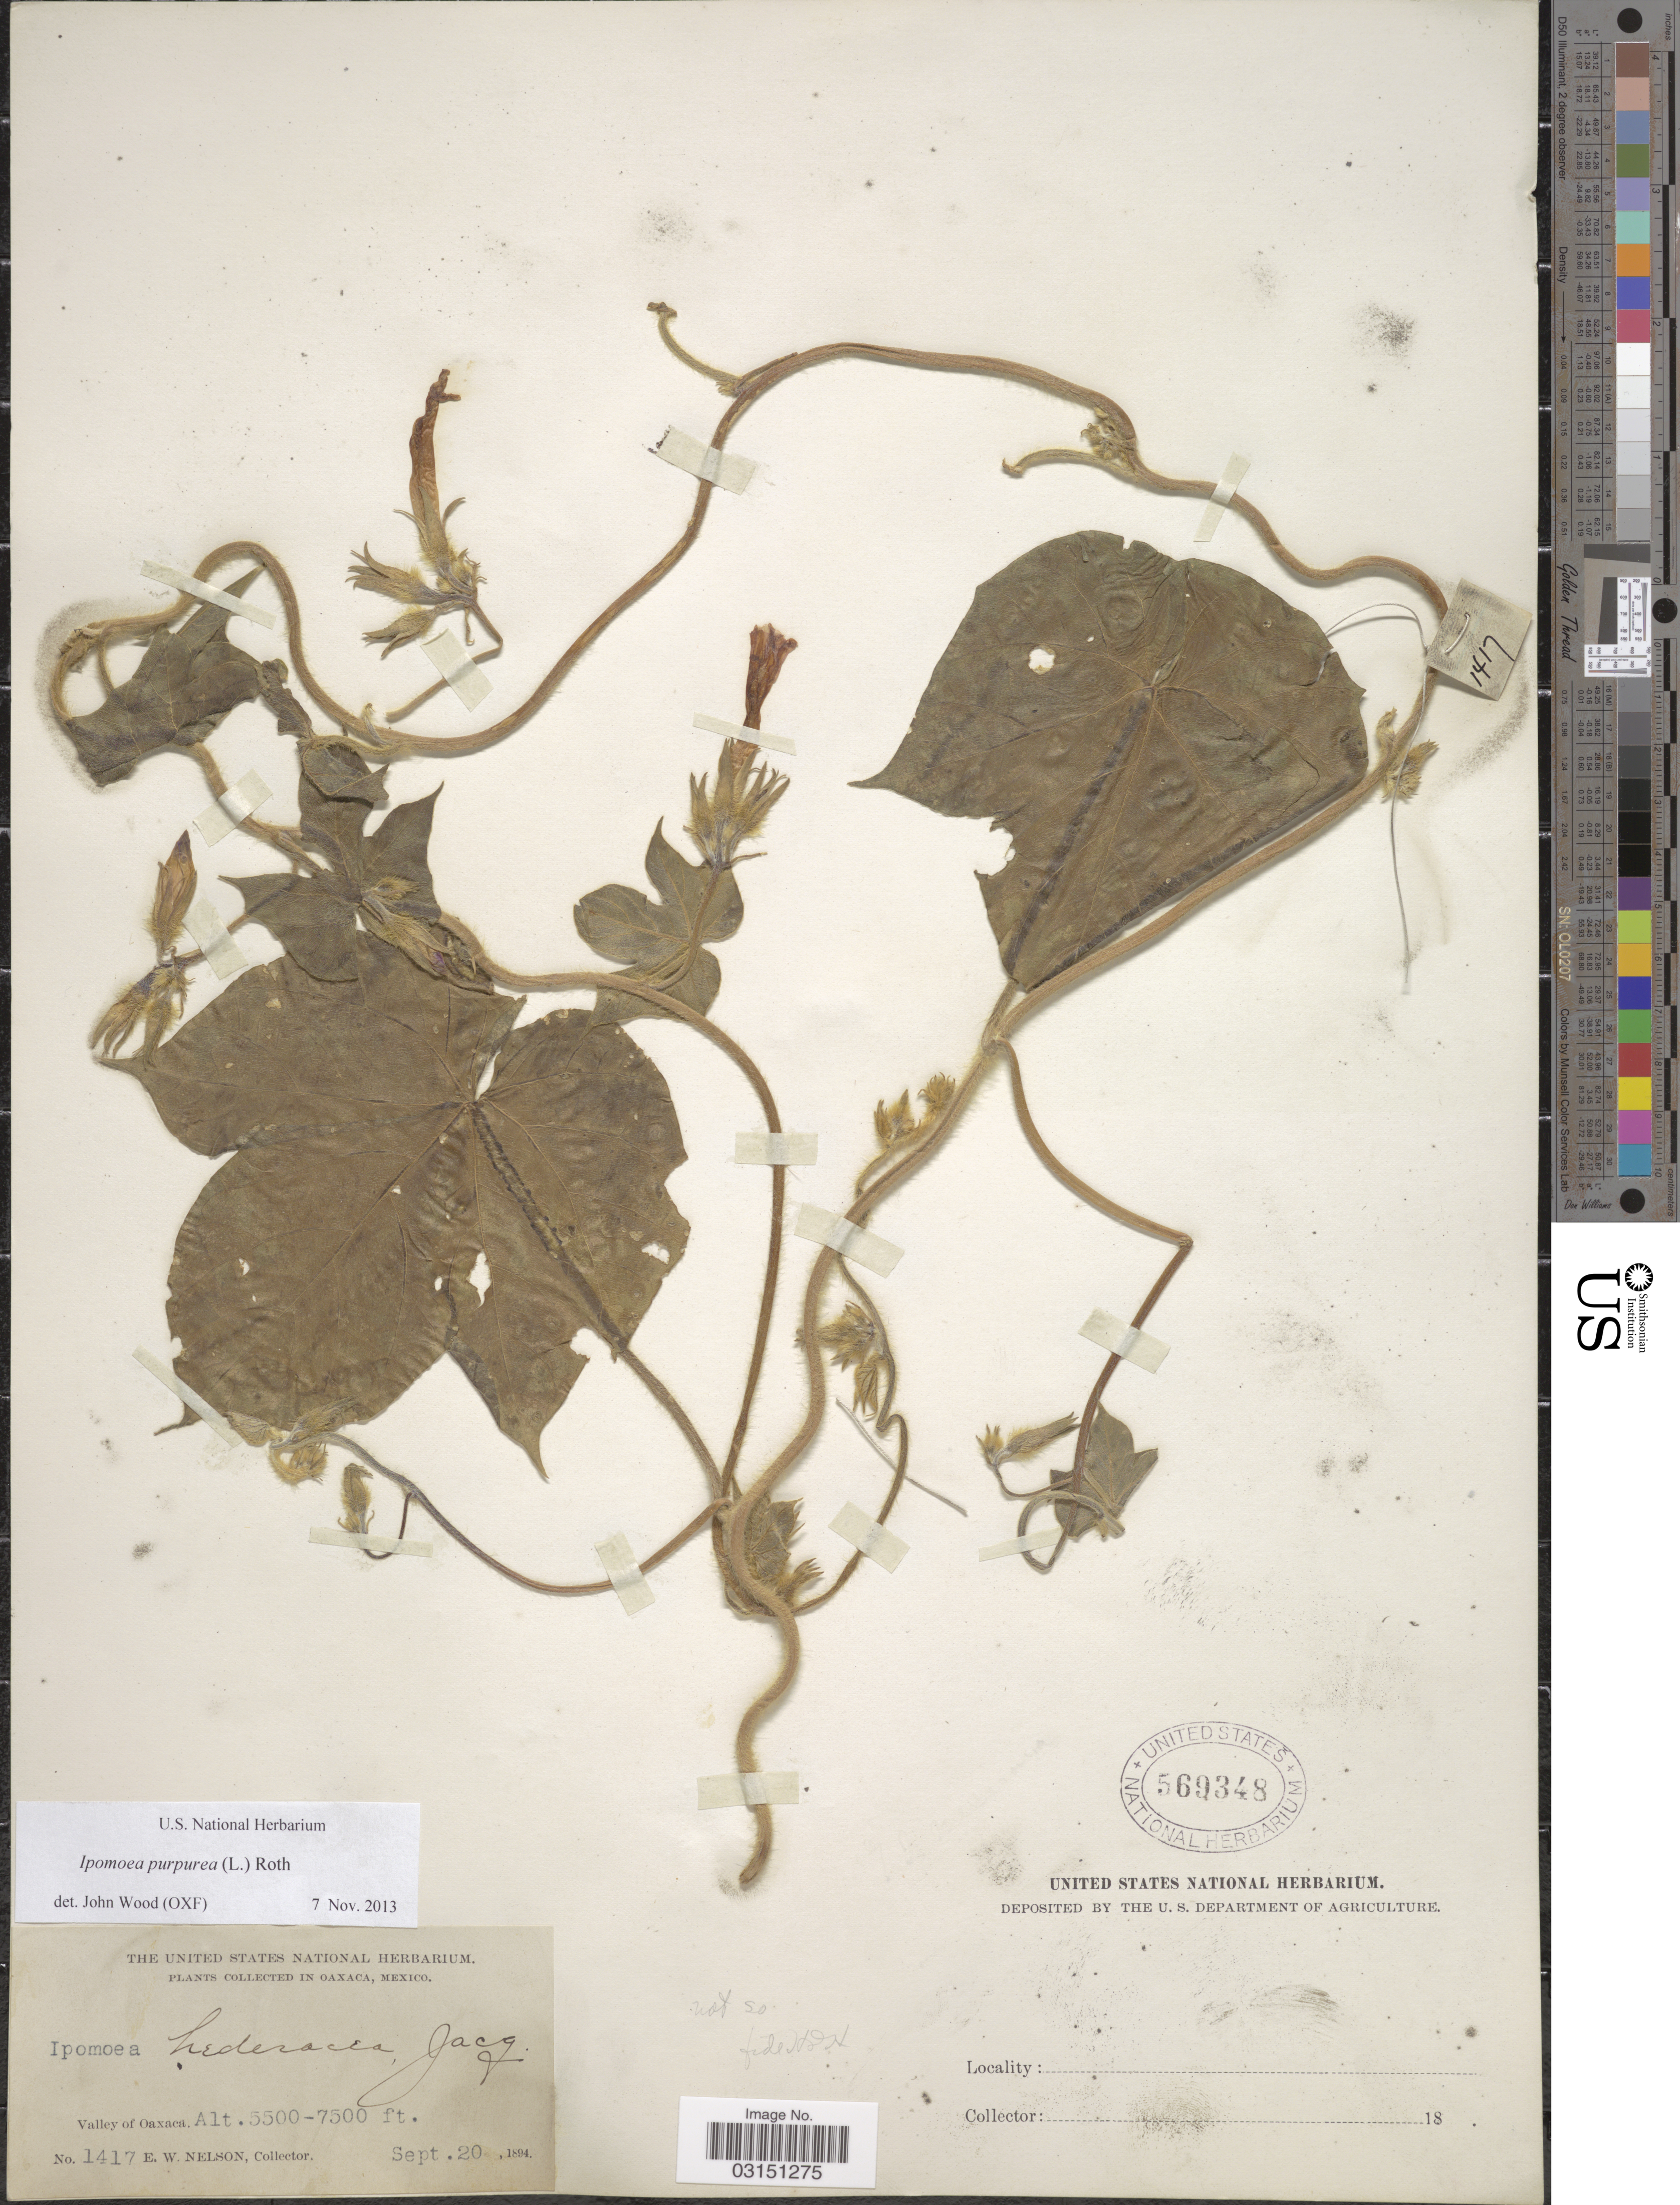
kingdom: Plantae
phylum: Tracheophyta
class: Magnoliopsida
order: Solanales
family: Convolvulaceae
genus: Ipomoea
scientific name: Ipomoea purpurea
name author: (L.) Roth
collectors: E. W. Nelson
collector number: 1417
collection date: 1894-09-20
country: Mexico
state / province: Oaxaca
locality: Valley of Oaxaca.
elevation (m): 1676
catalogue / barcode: US 569348